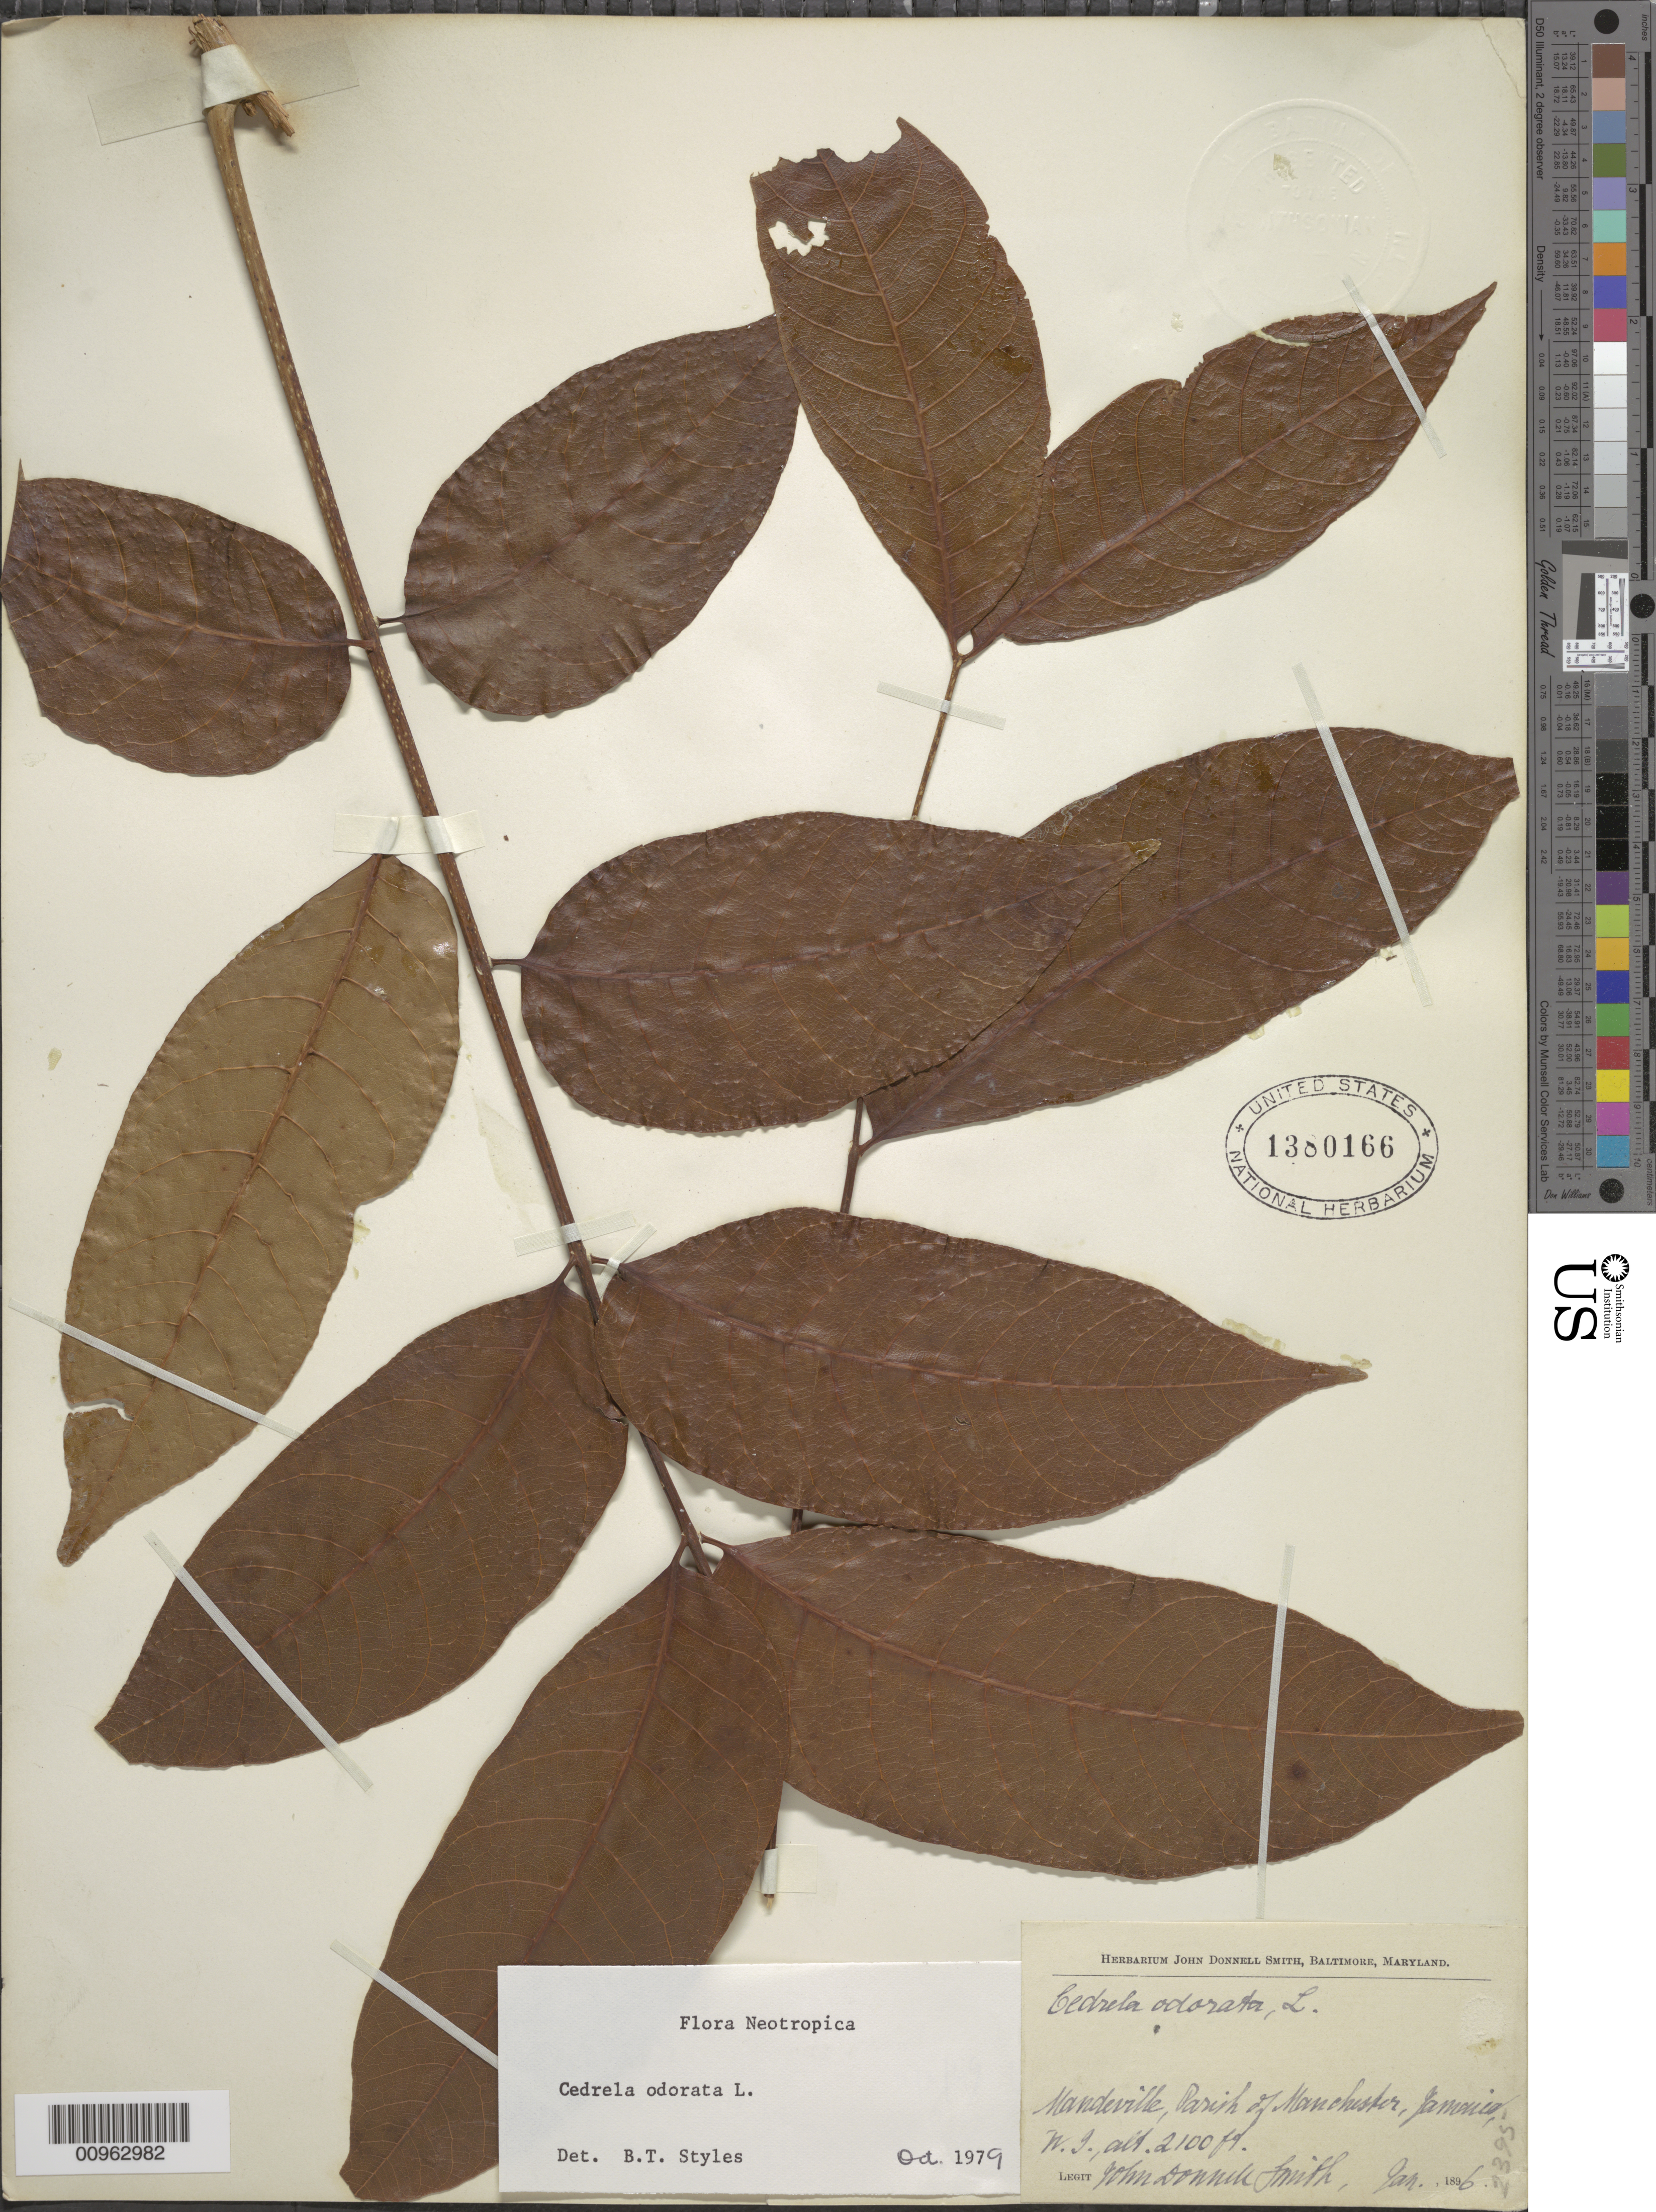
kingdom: Plantae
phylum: Tracheophyta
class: Magnoliopsida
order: Sapindales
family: Meliaceae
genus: Cedrela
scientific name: Cedrela odorata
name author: L.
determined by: Styles, B. T.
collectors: J. Donnell Smith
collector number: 2395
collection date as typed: Jan 1896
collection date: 1896-01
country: Jamaica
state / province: Manchester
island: Jamaica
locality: Mandeville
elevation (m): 640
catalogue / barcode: US 1380166